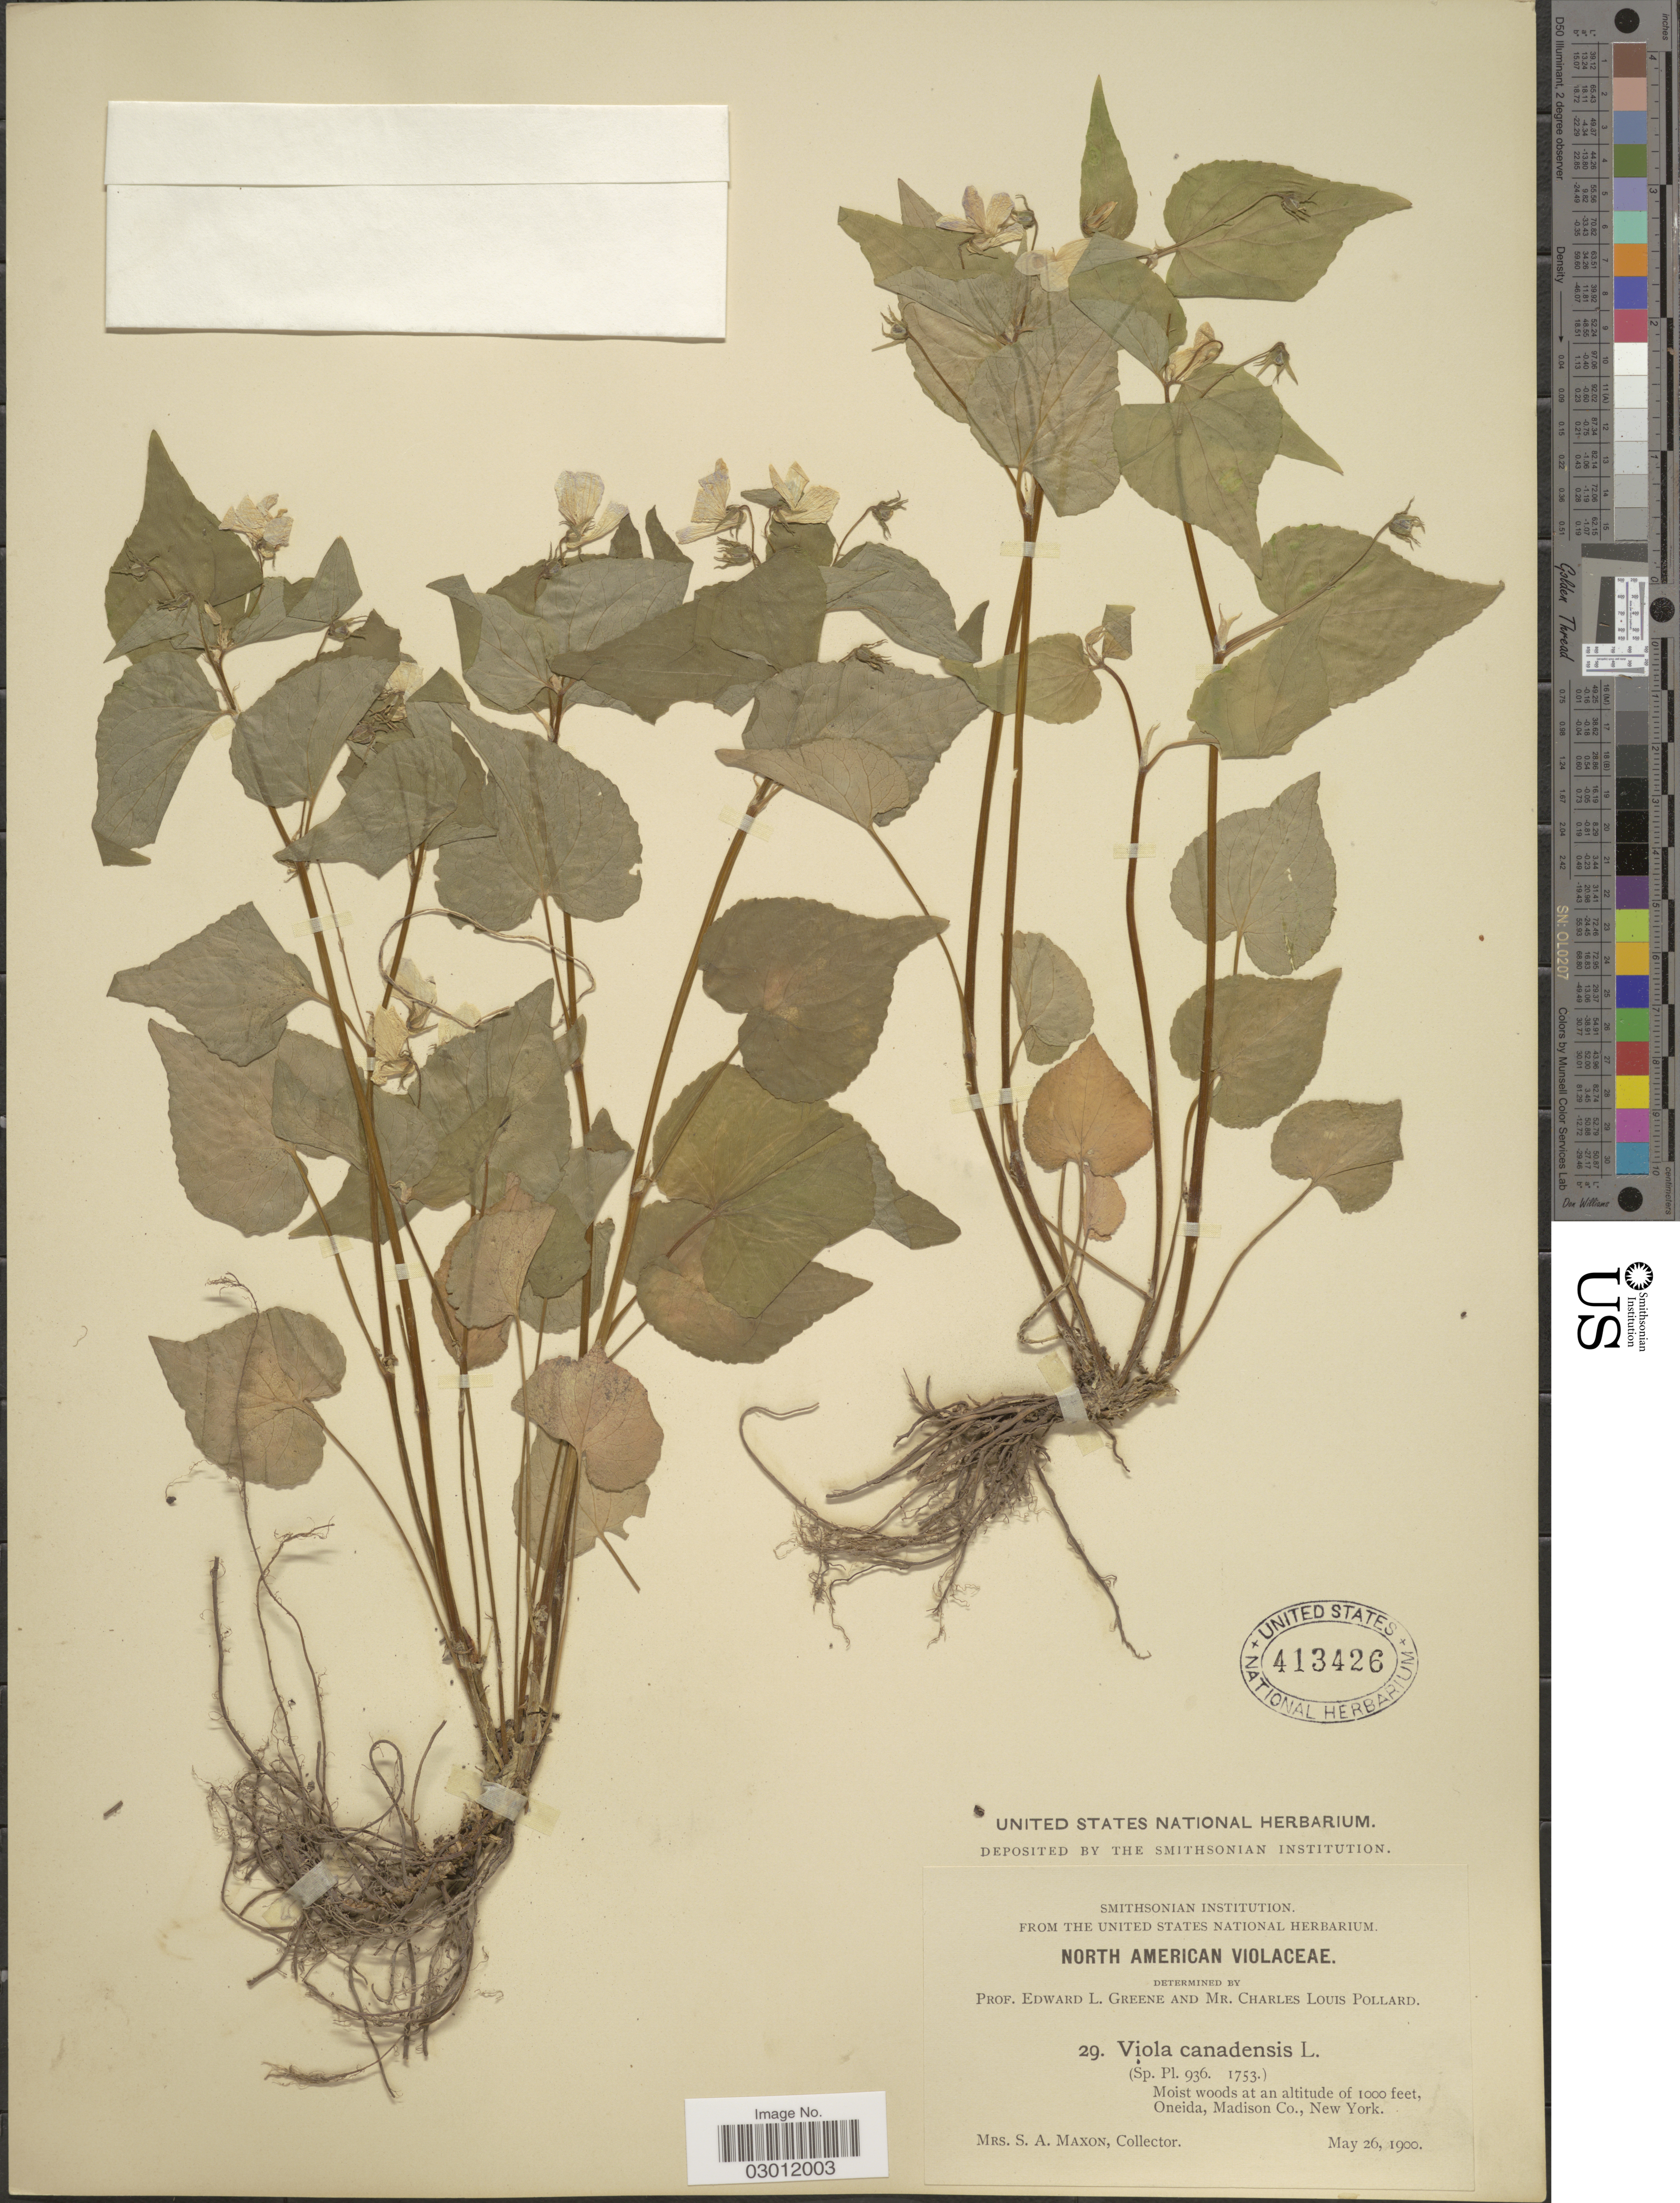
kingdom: Plantae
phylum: Tracheophyta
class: Magnoliopsida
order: Malpighiales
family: Violaceae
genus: Viola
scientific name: Viola canadensis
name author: L.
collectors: S. Maxon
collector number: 29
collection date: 1900-05-26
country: United States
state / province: New York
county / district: Oneida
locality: Oneida, Madison Co., New York.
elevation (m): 305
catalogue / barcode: US 413426